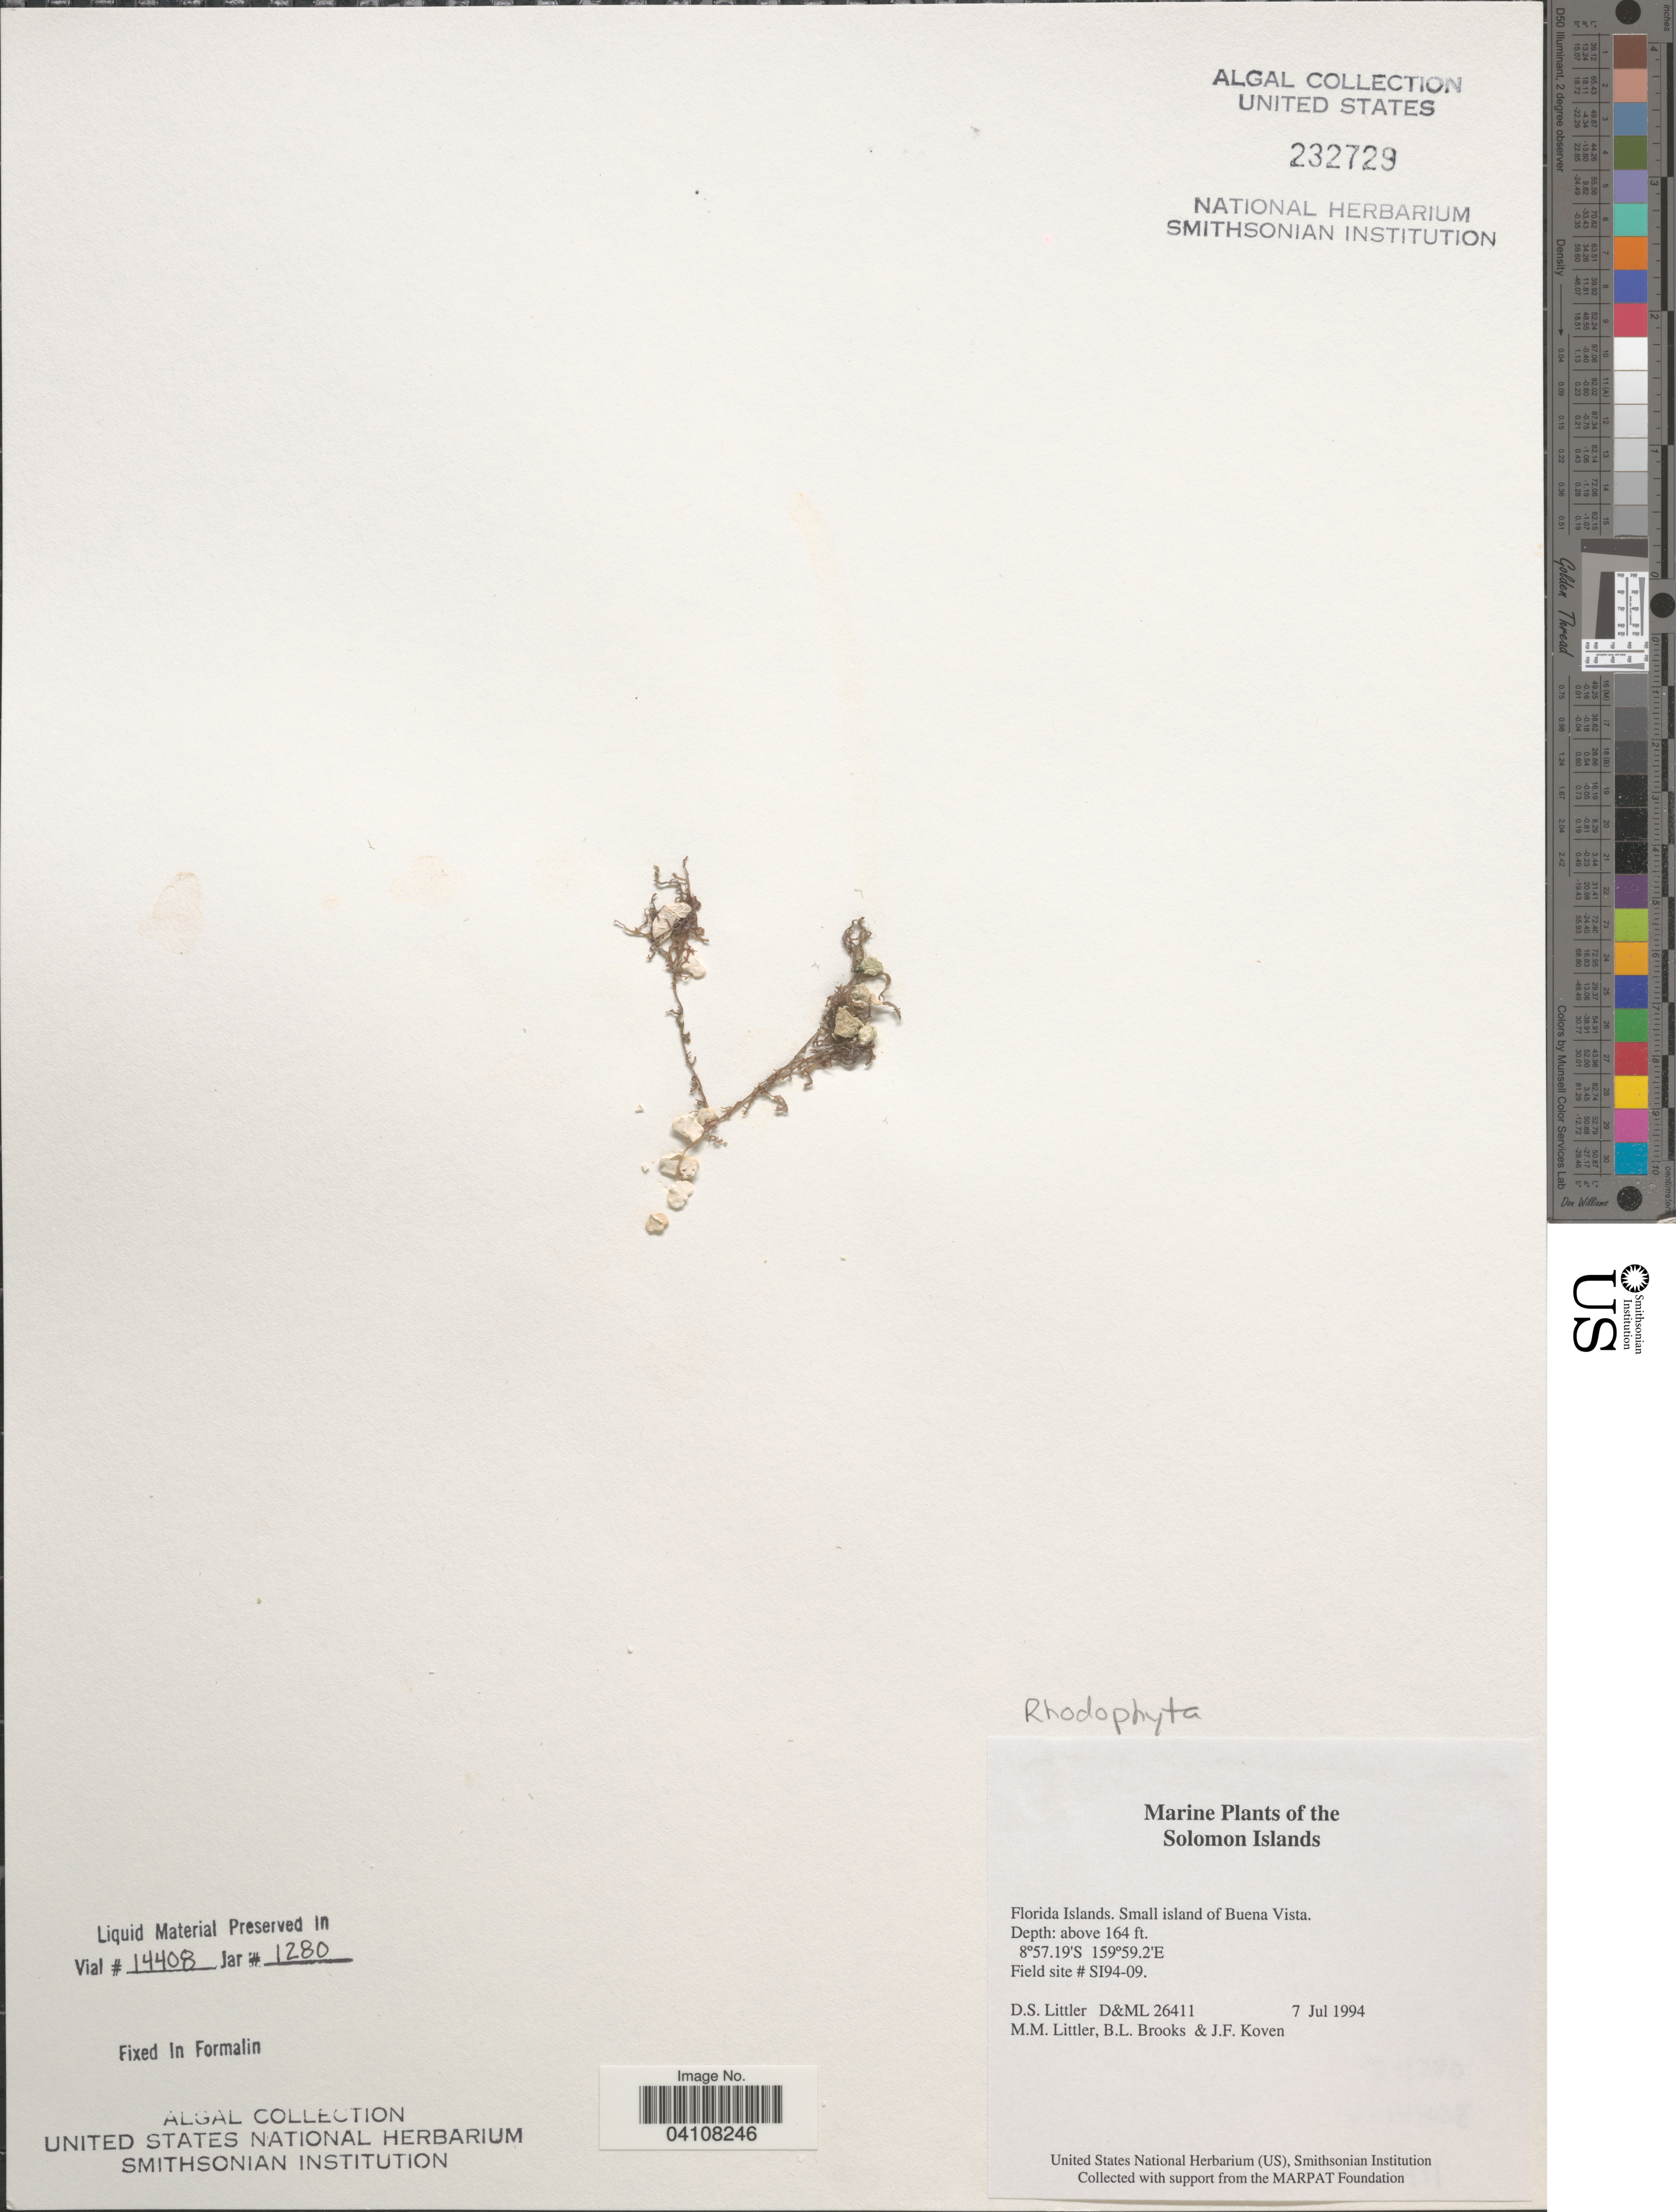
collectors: D. S. Littler, B. Brooks & J. Koven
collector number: D&ML26411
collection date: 1994-07-07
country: Solomon Islands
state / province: Solomon Islands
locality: Florida Islands. Small island of Buena Vista. Field site # SI94-09.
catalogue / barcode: US 232729